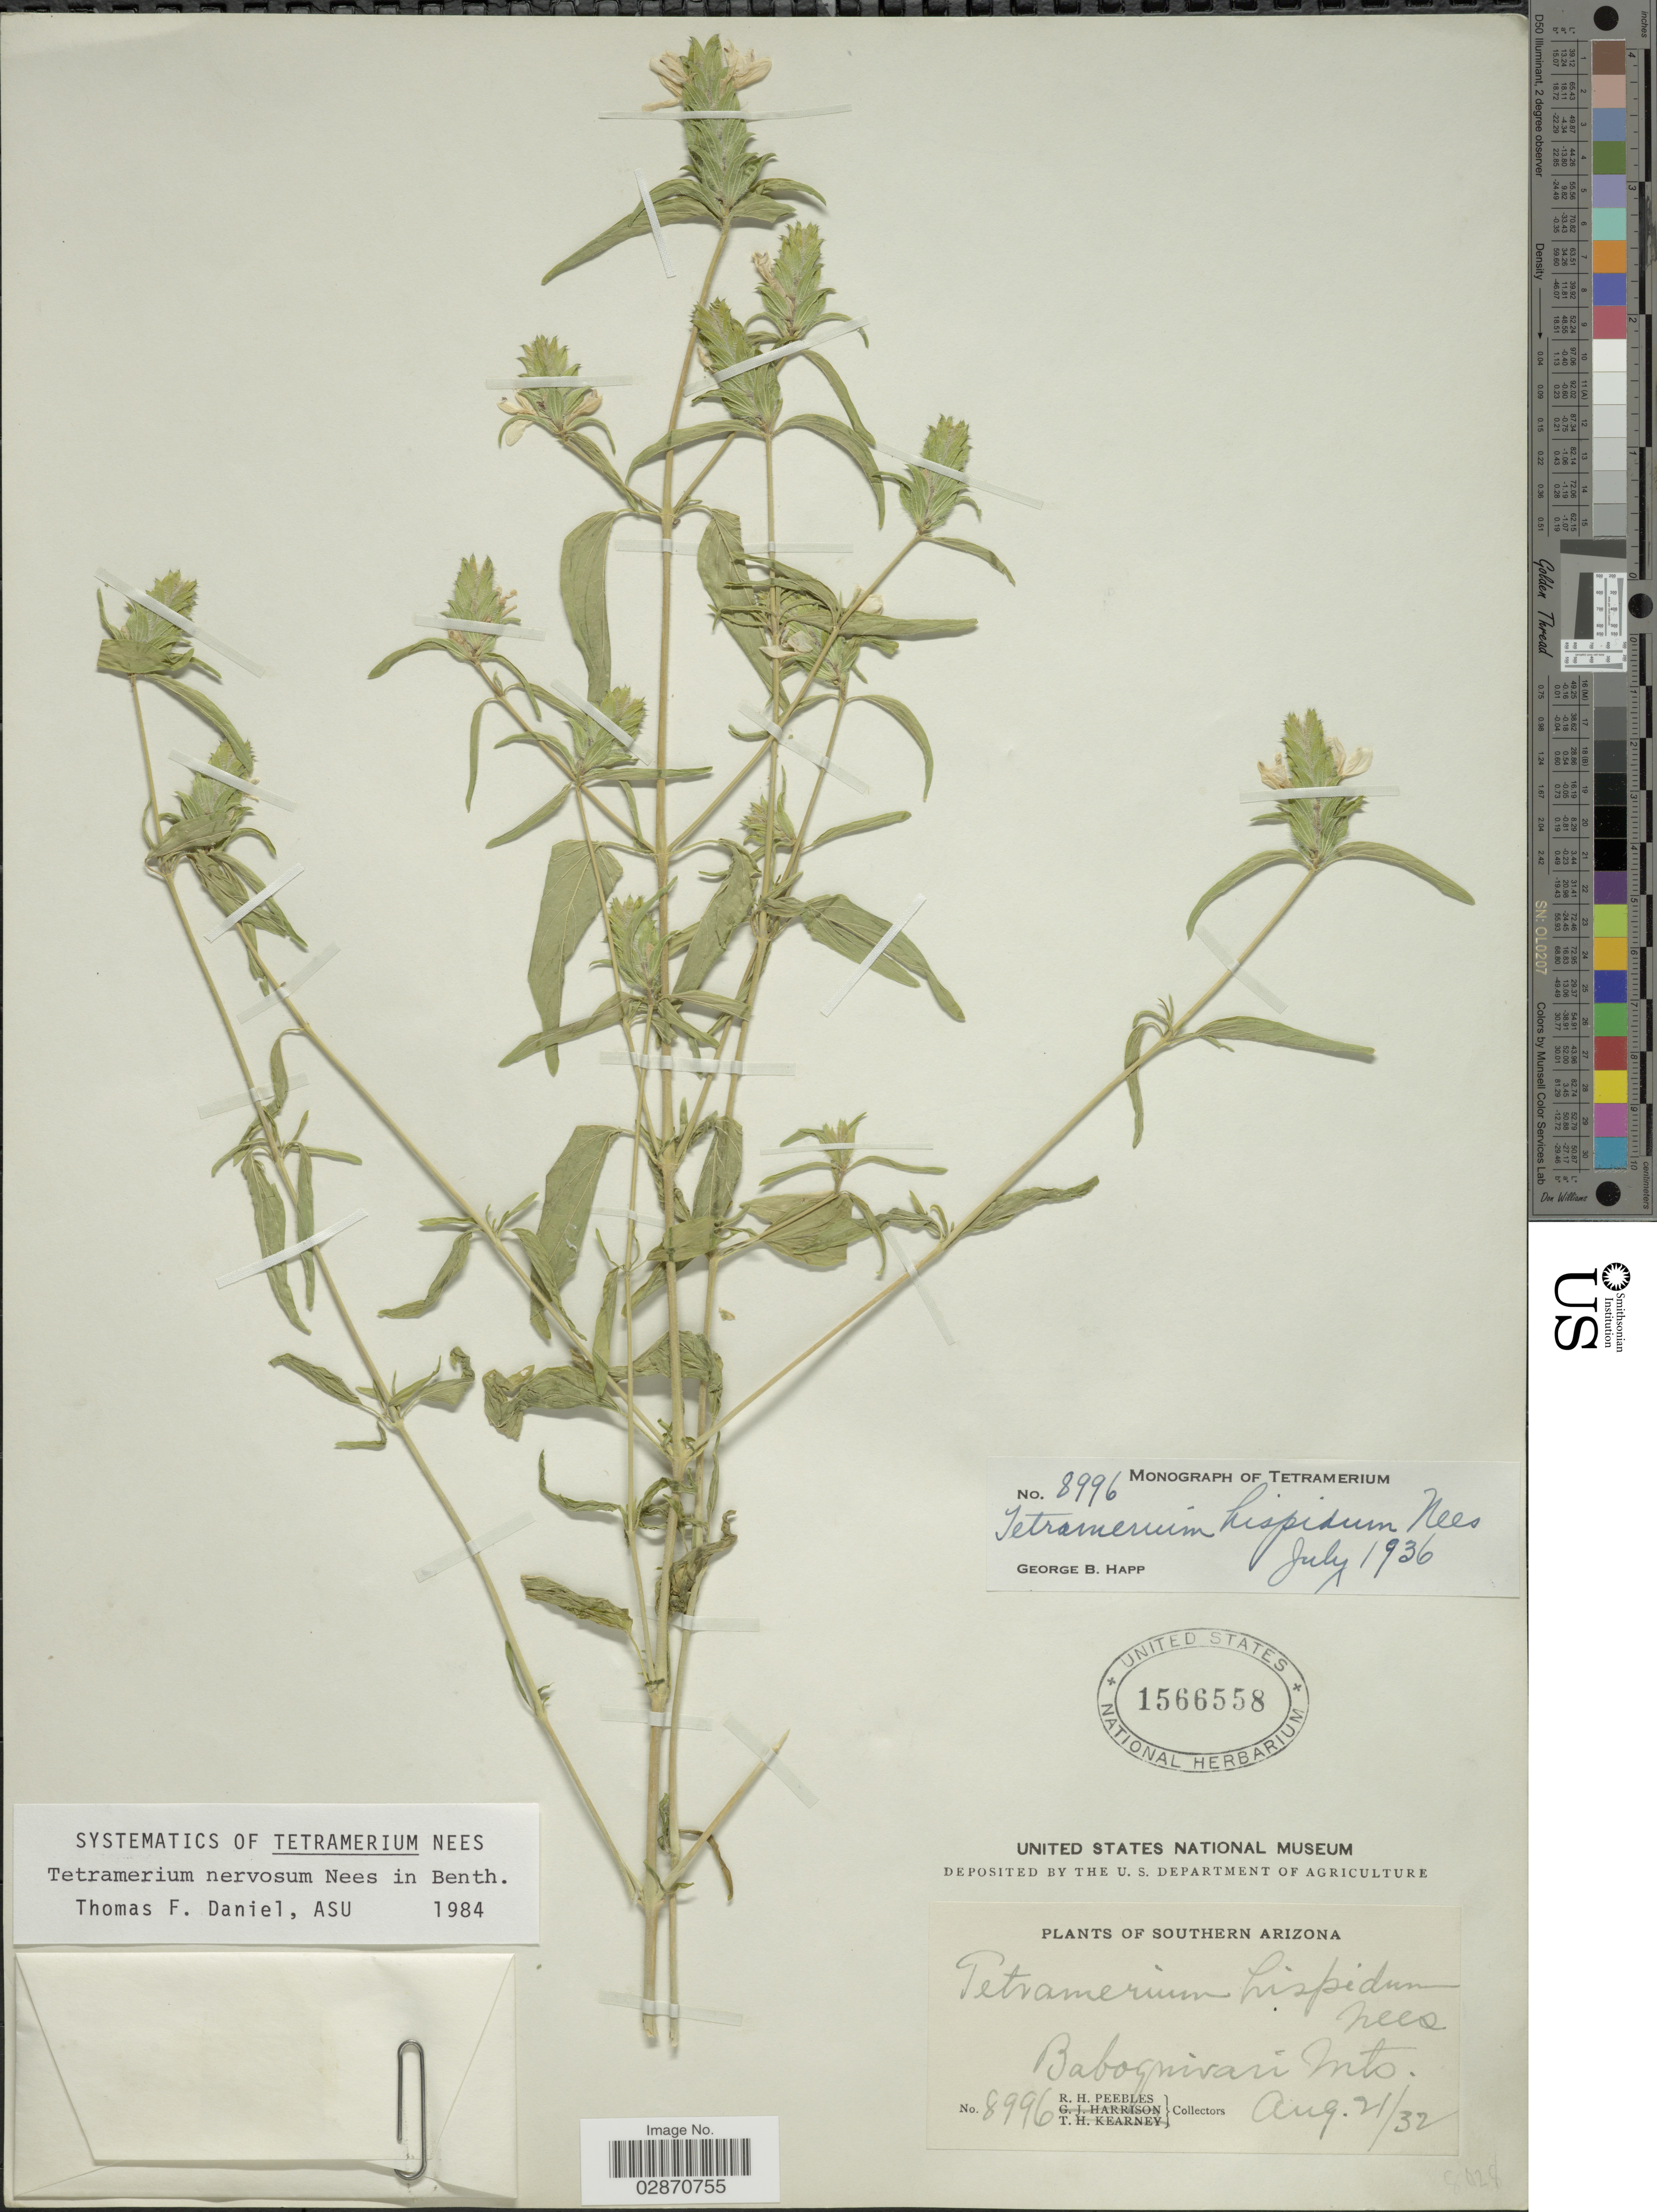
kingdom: Plantae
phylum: Tracheophyta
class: Magnoliopsida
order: Lamiales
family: Acanthaceae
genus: Tetramerium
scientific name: Tetramerium nervosum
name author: Nees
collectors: R. H. Peebles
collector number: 8996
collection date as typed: Transcribed d/m/y: 21/8/32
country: United States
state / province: Arizona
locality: Southern Arizona. Baboquivari Mts.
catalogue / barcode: US 1566558